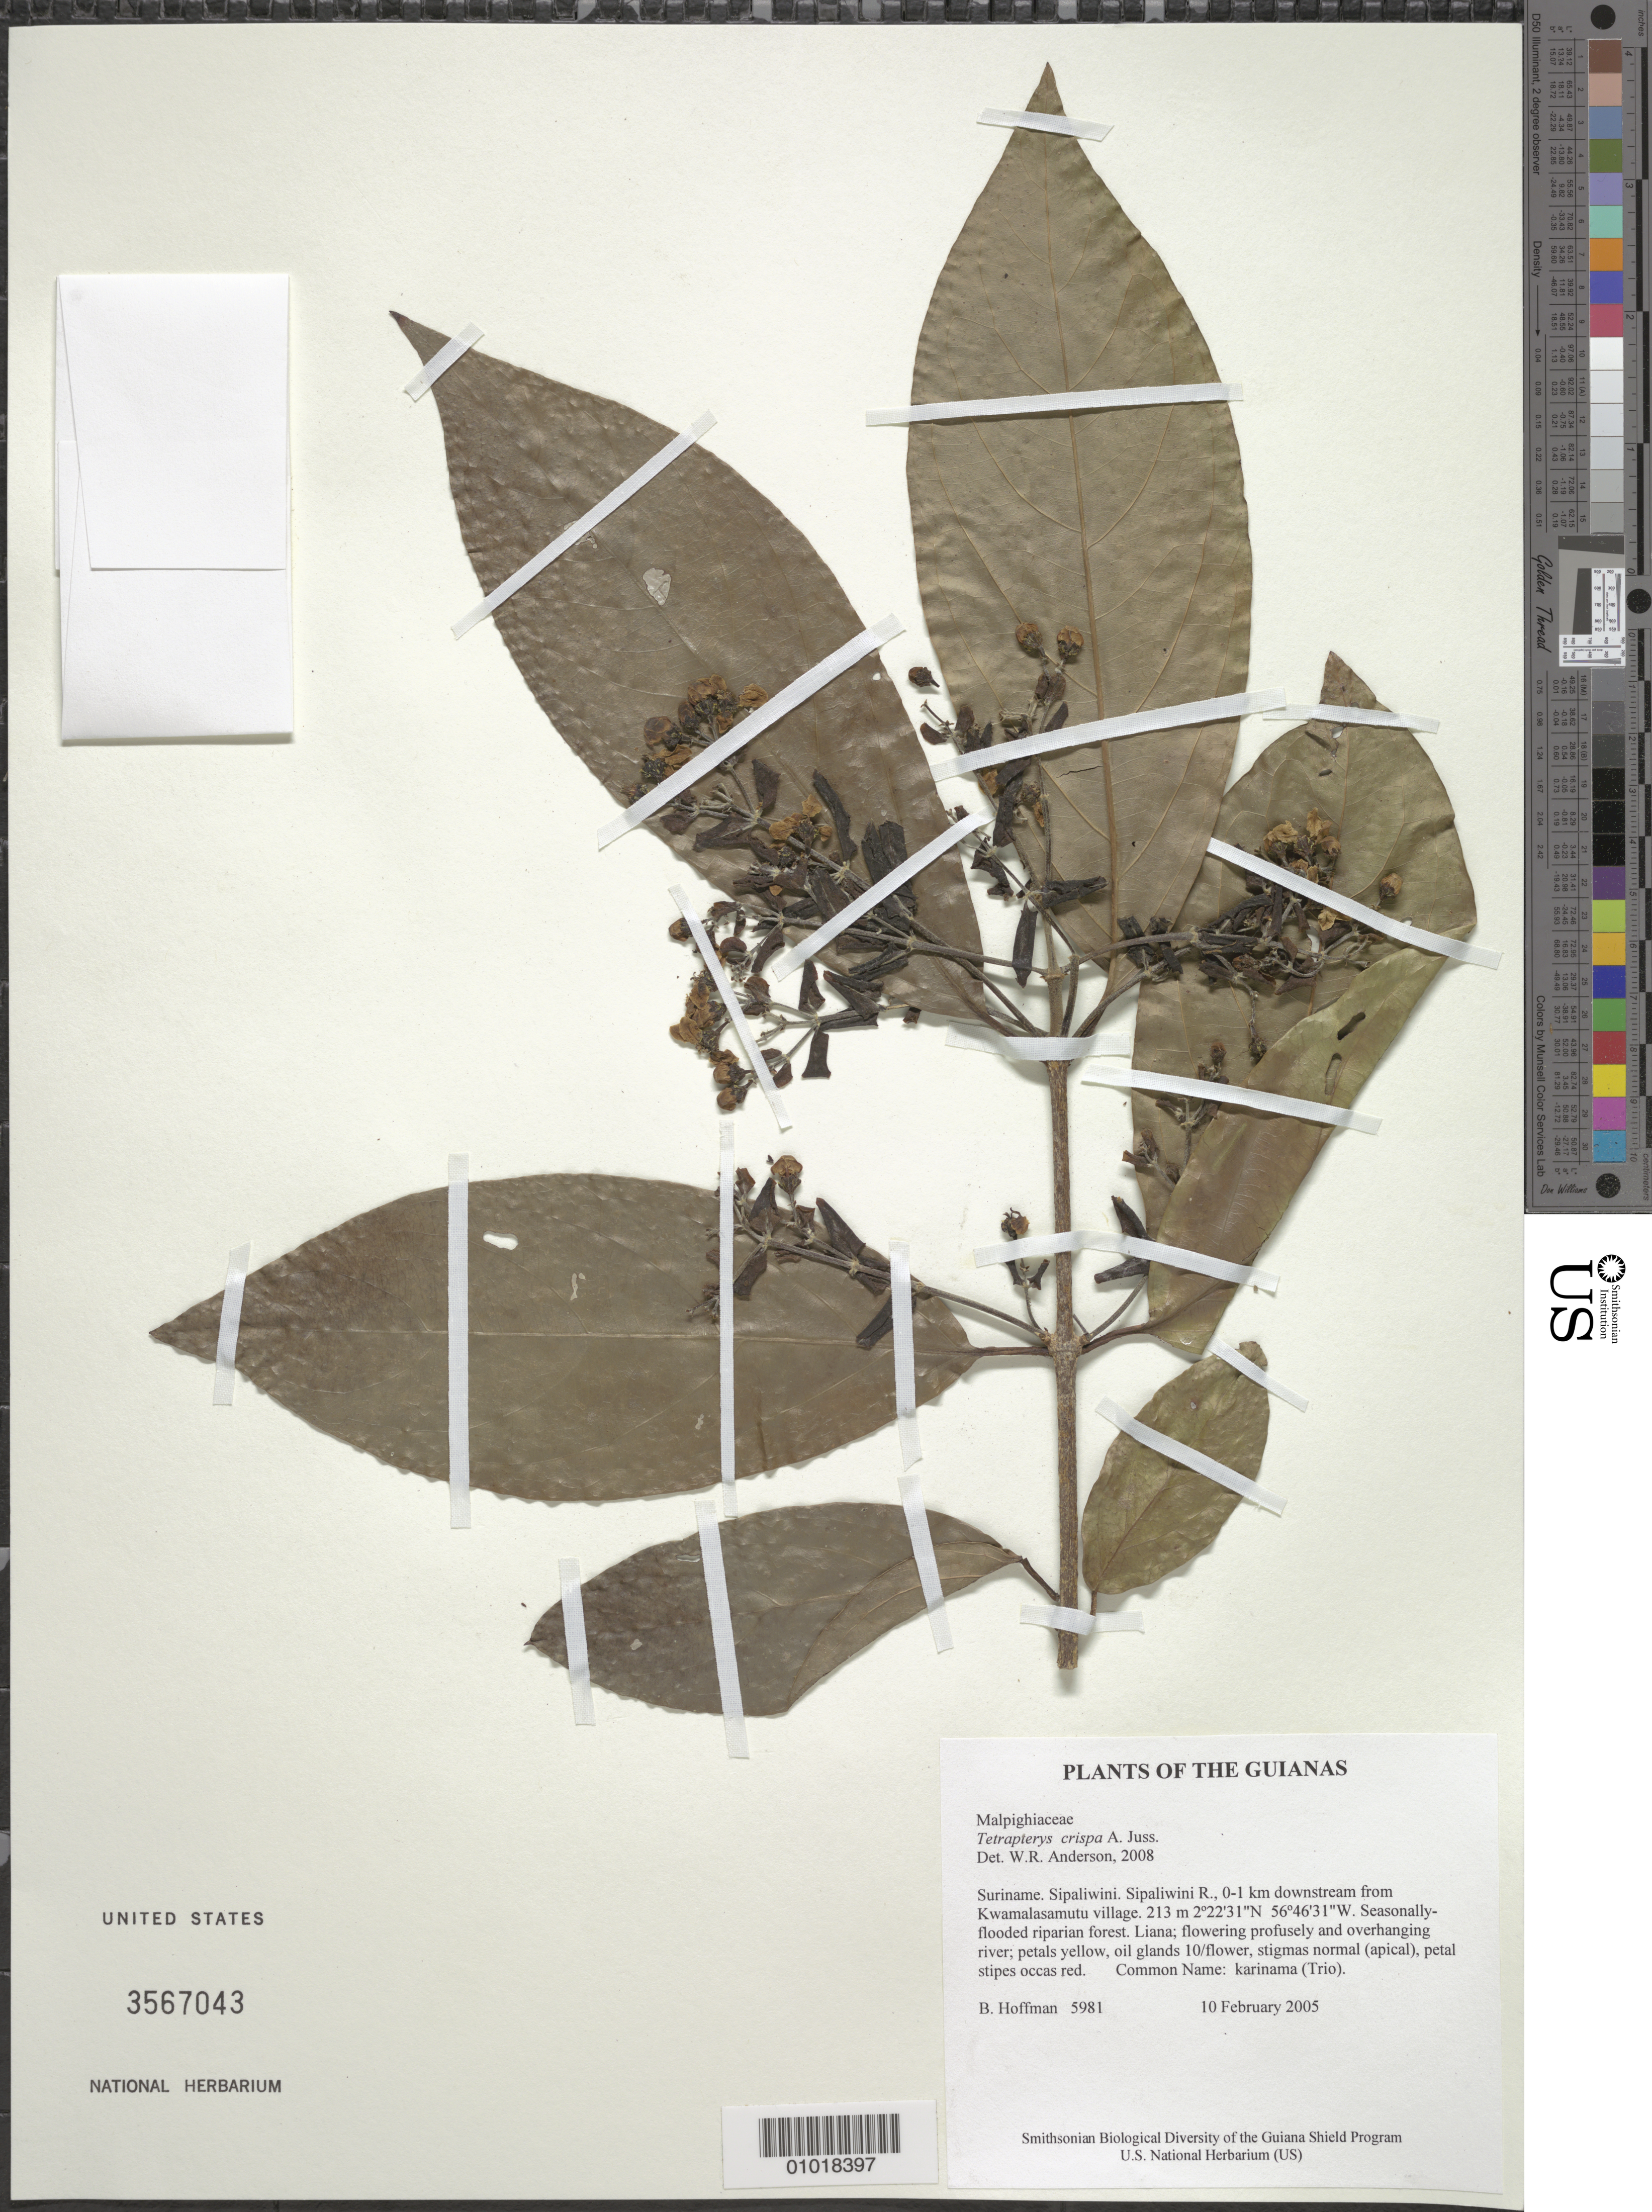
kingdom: Plantae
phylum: Tracheophyta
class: Magnoliopsida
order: Malpighiales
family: Malpighiaceae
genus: Tetrapterys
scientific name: Tetrapterys crispa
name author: A. Juss.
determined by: Anderson, W. R., (MICH), University of Michigan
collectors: B. Hoffman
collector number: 5981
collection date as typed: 10 February 2005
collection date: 2005-02-10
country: Suriname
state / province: Sipaliwini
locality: Sipaliwini R., 0-1 km downstream from Kwamalasamutu village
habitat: Seasonally-flooded riparian forest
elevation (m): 213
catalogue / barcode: US 3567043